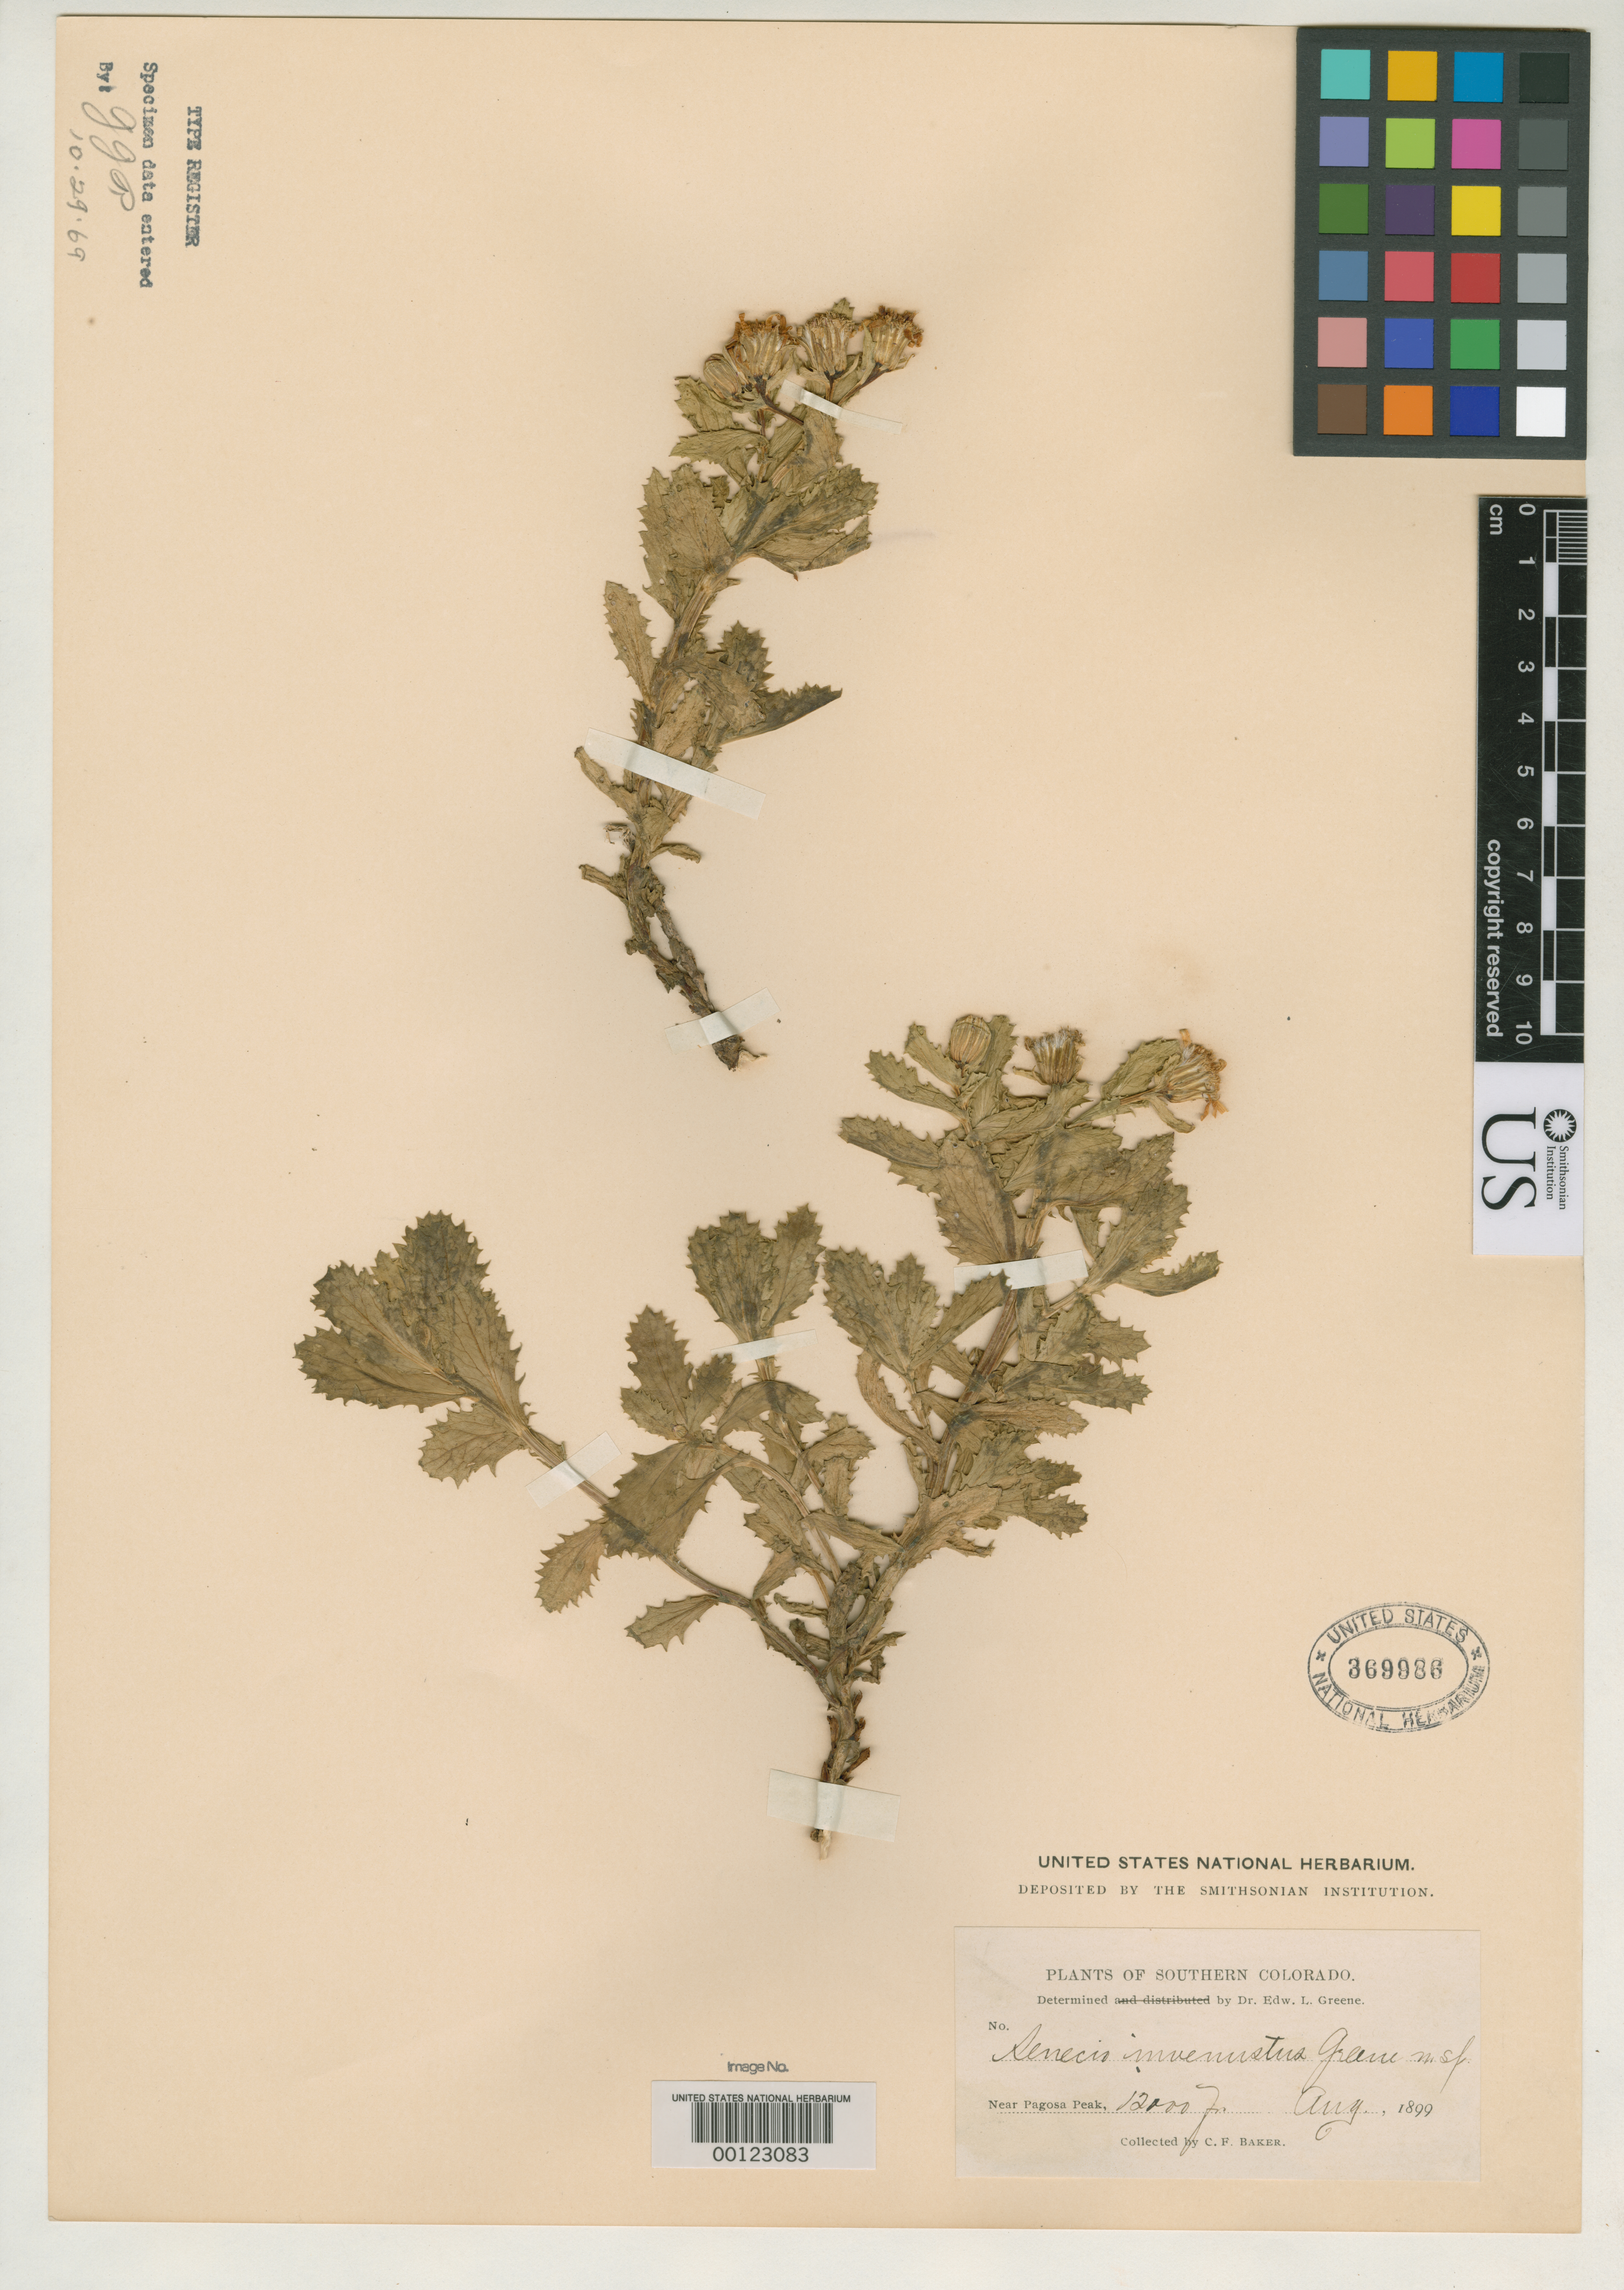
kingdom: Plantae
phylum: Tracheophyta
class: Magnoliopsida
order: Asterales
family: Asteraceae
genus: Senecio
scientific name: Senecio invenustus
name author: Greene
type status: Isotype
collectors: C. F. Baker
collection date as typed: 23 Aug 1899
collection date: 1899-08-23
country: United States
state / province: Colorado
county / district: Mineral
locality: Pagosa Peak.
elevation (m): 3658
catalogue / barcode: US 369986